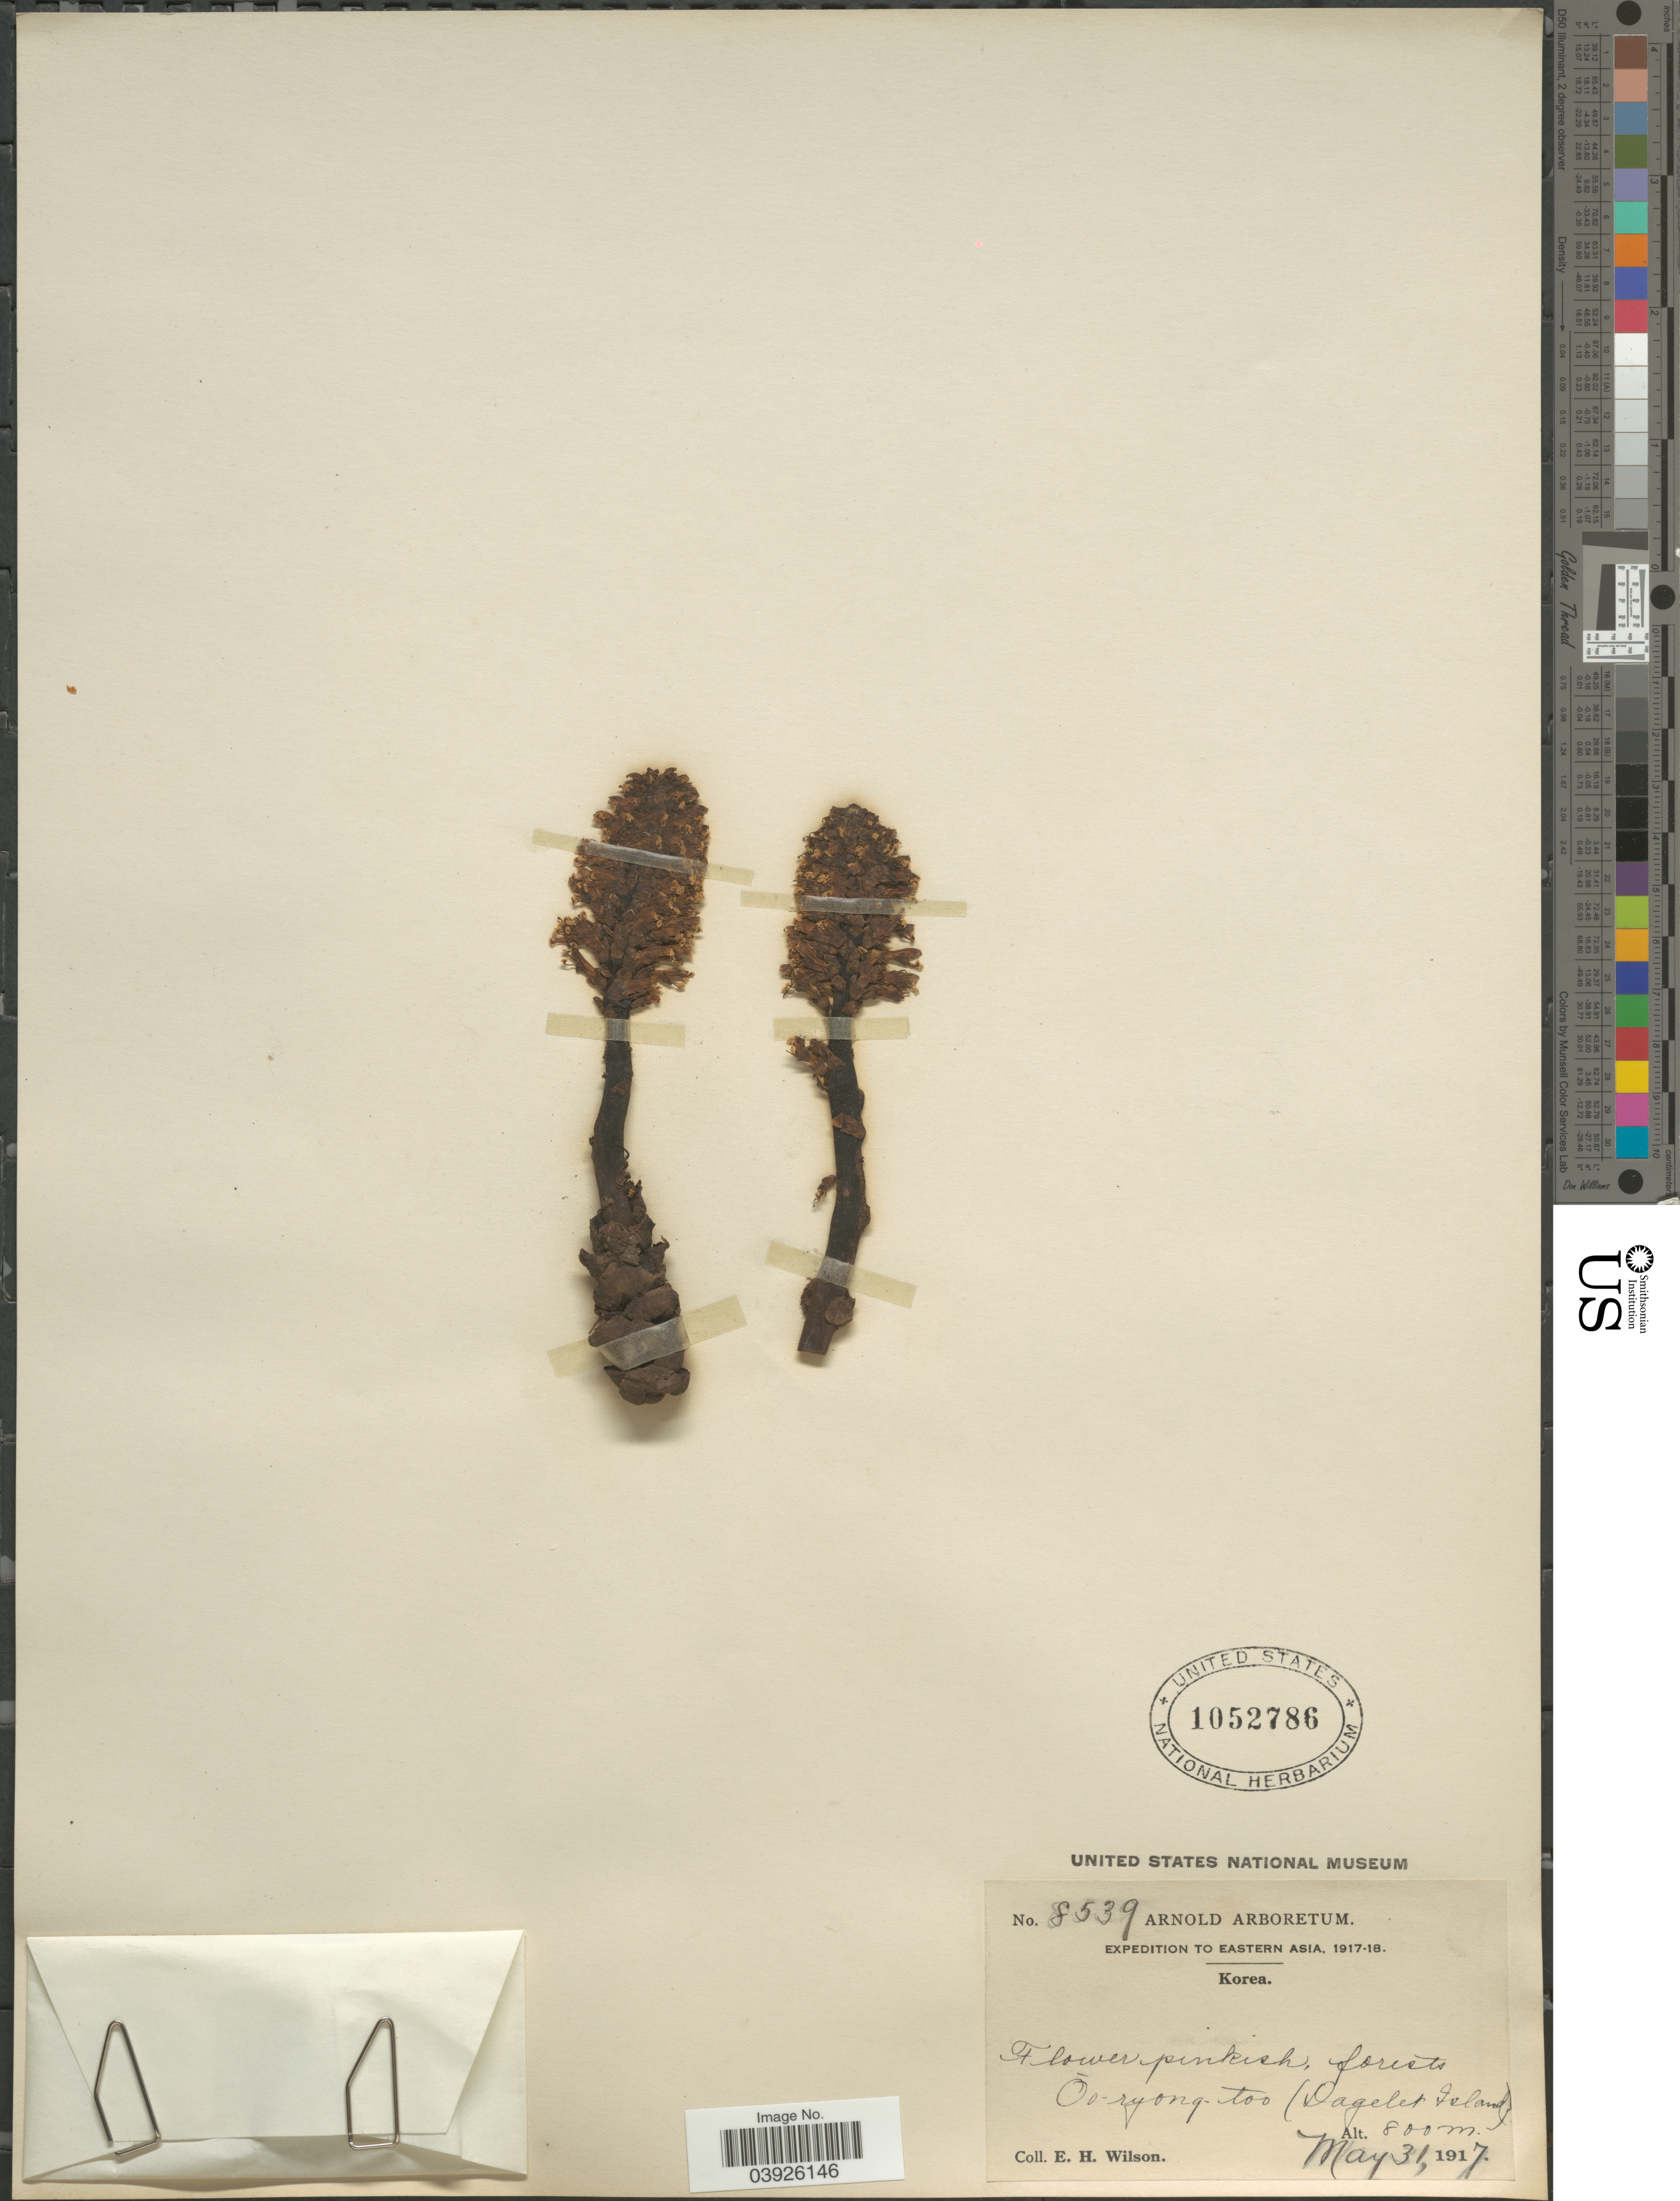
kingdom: Plantae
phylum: Tracheophyta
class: Magnoliopsida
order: Lamiales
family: Orobanchaceae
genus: Lathraea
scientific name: Lathraea sp.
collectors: E. Wilson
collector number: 8539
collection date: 1917-05-31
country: South Korea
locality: Eastern Asia. Korea. Ōo-ryong-too (Dagelet Island).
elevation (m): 800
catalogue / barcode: US 1052786